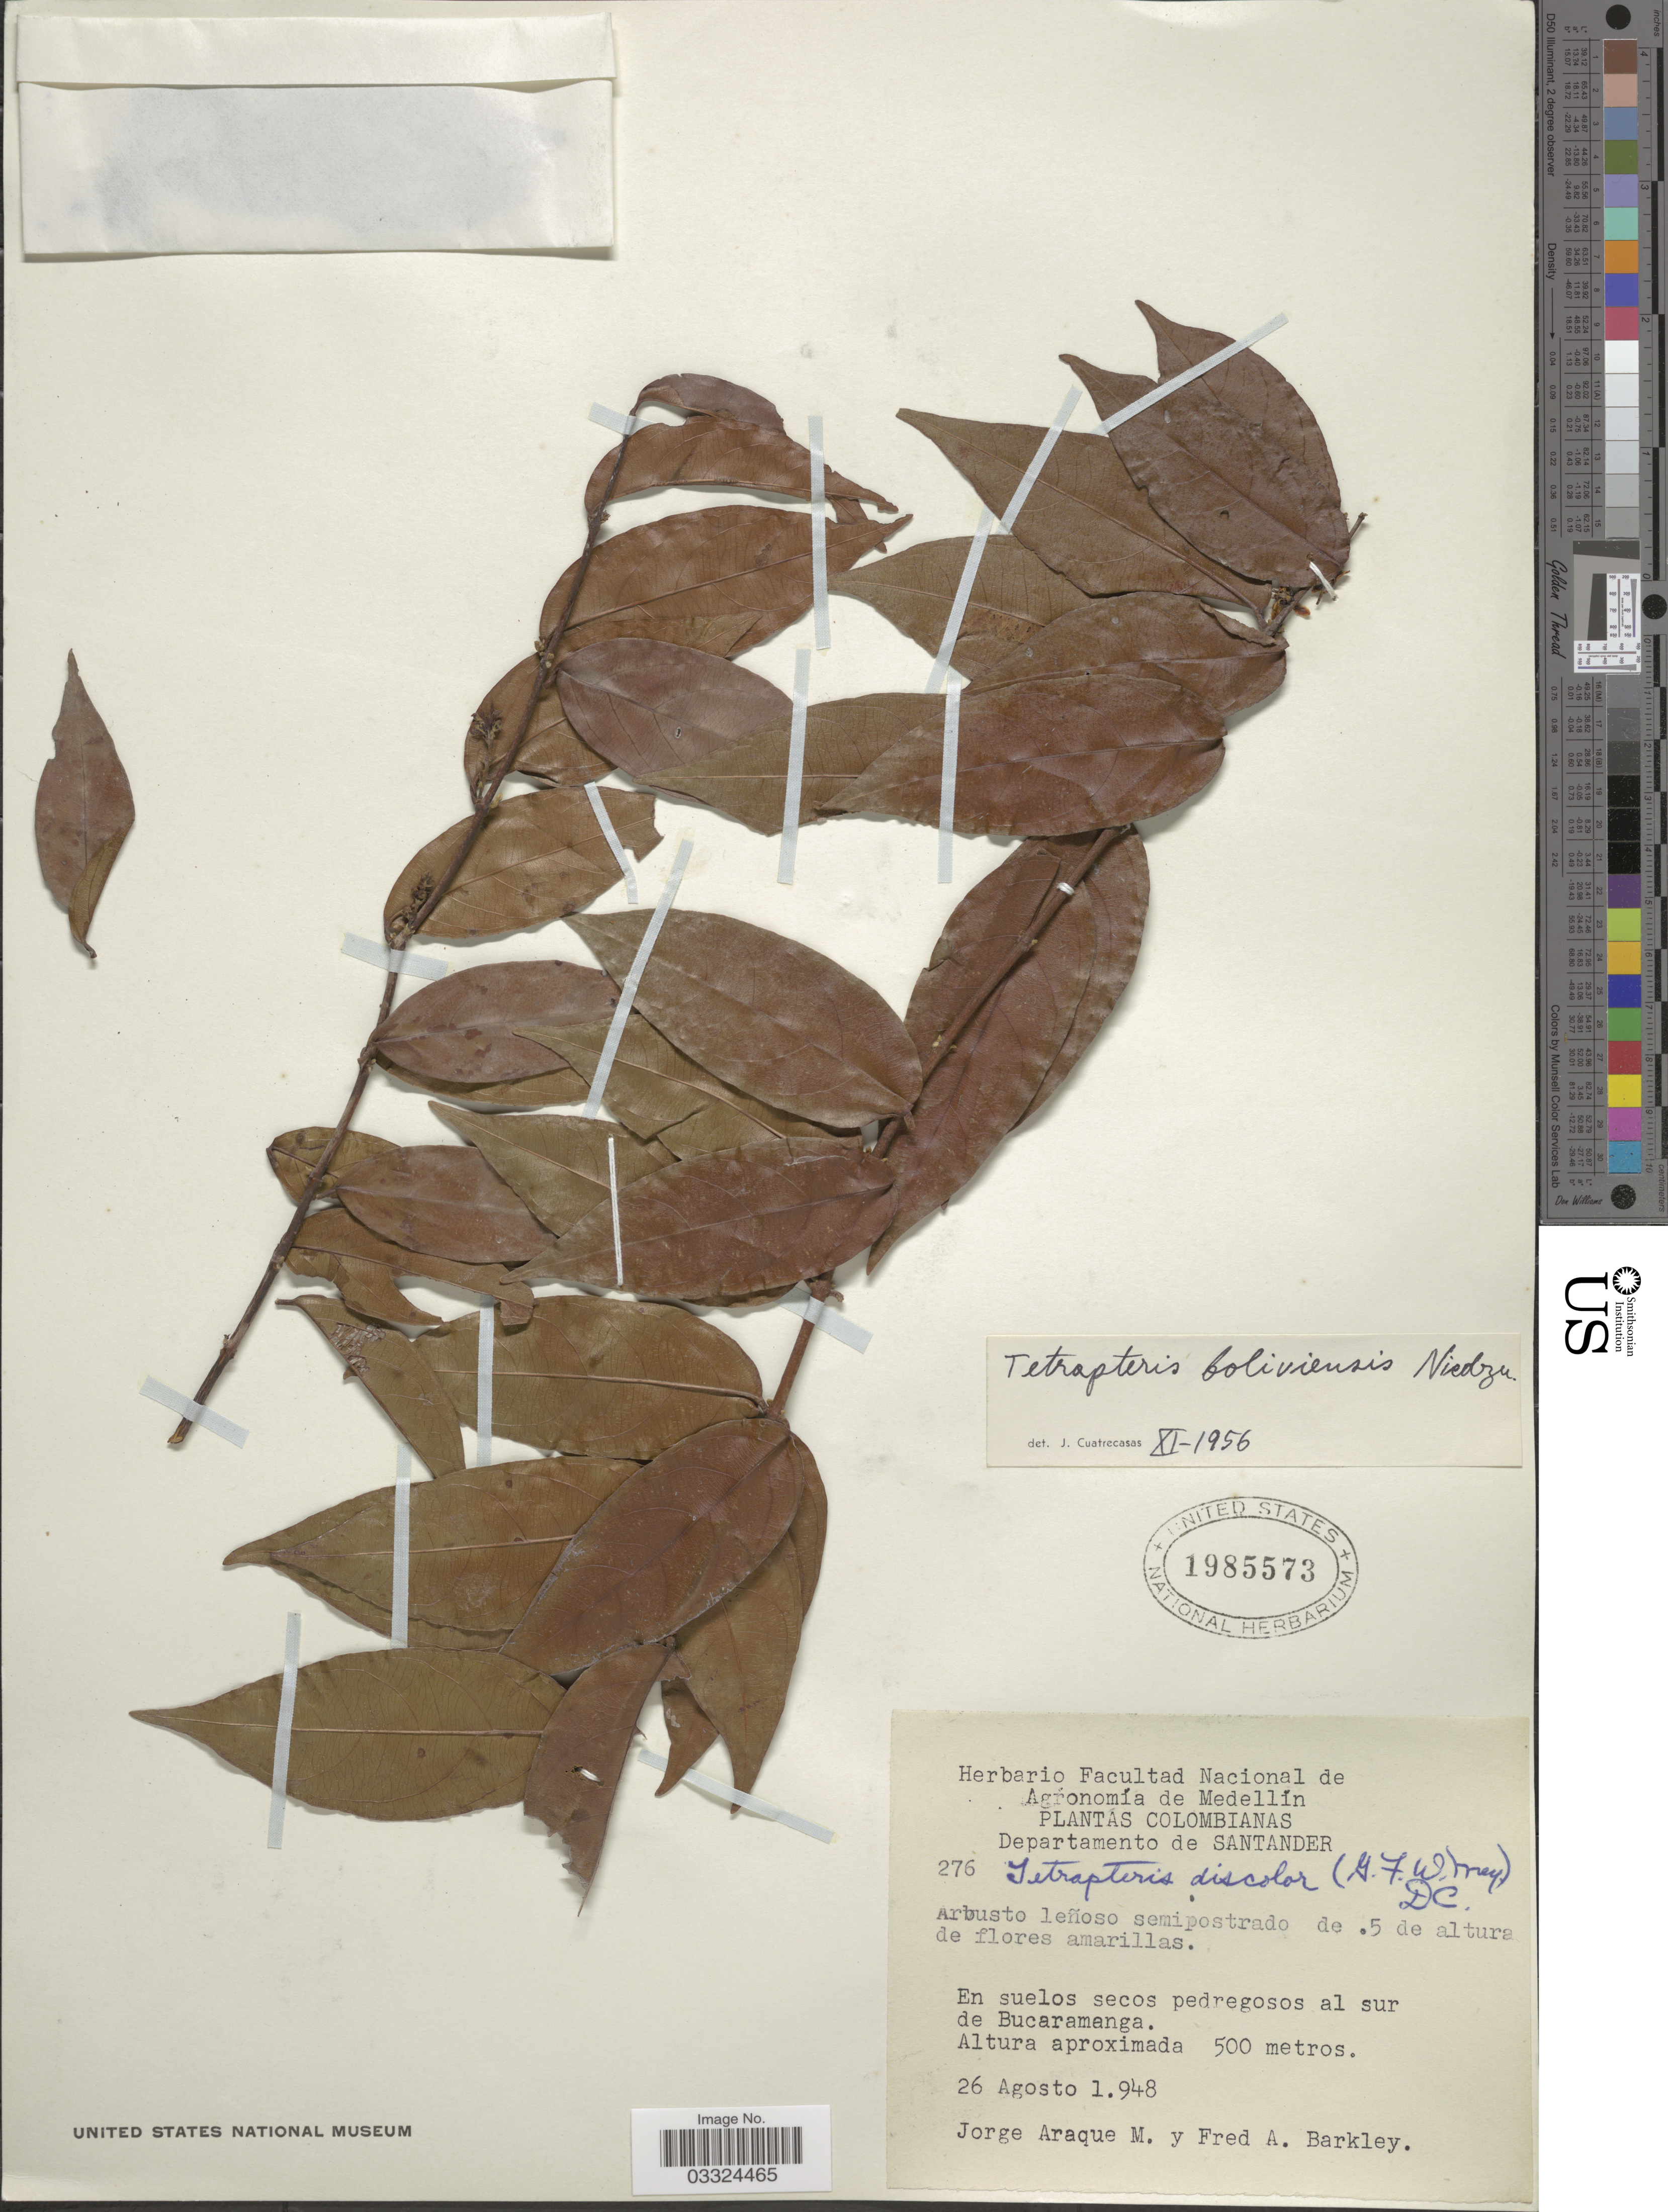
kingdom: Plantae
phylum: Tracheophyta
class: Magnoliopsida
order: Malpighiales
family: Malpighiaceae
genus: Glicophyllum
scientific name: Glicophyllum stylopterum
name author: (A. Juss.) R.F. Almeida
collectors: J. Araque & F. A. Barkley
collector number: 276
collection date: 1948-08-26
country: Colombia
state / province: Santander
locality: Departamento de Santander. En suelos secos pedregosos al sur de Bucaramanga.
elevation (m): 500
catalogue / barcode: US 1985573